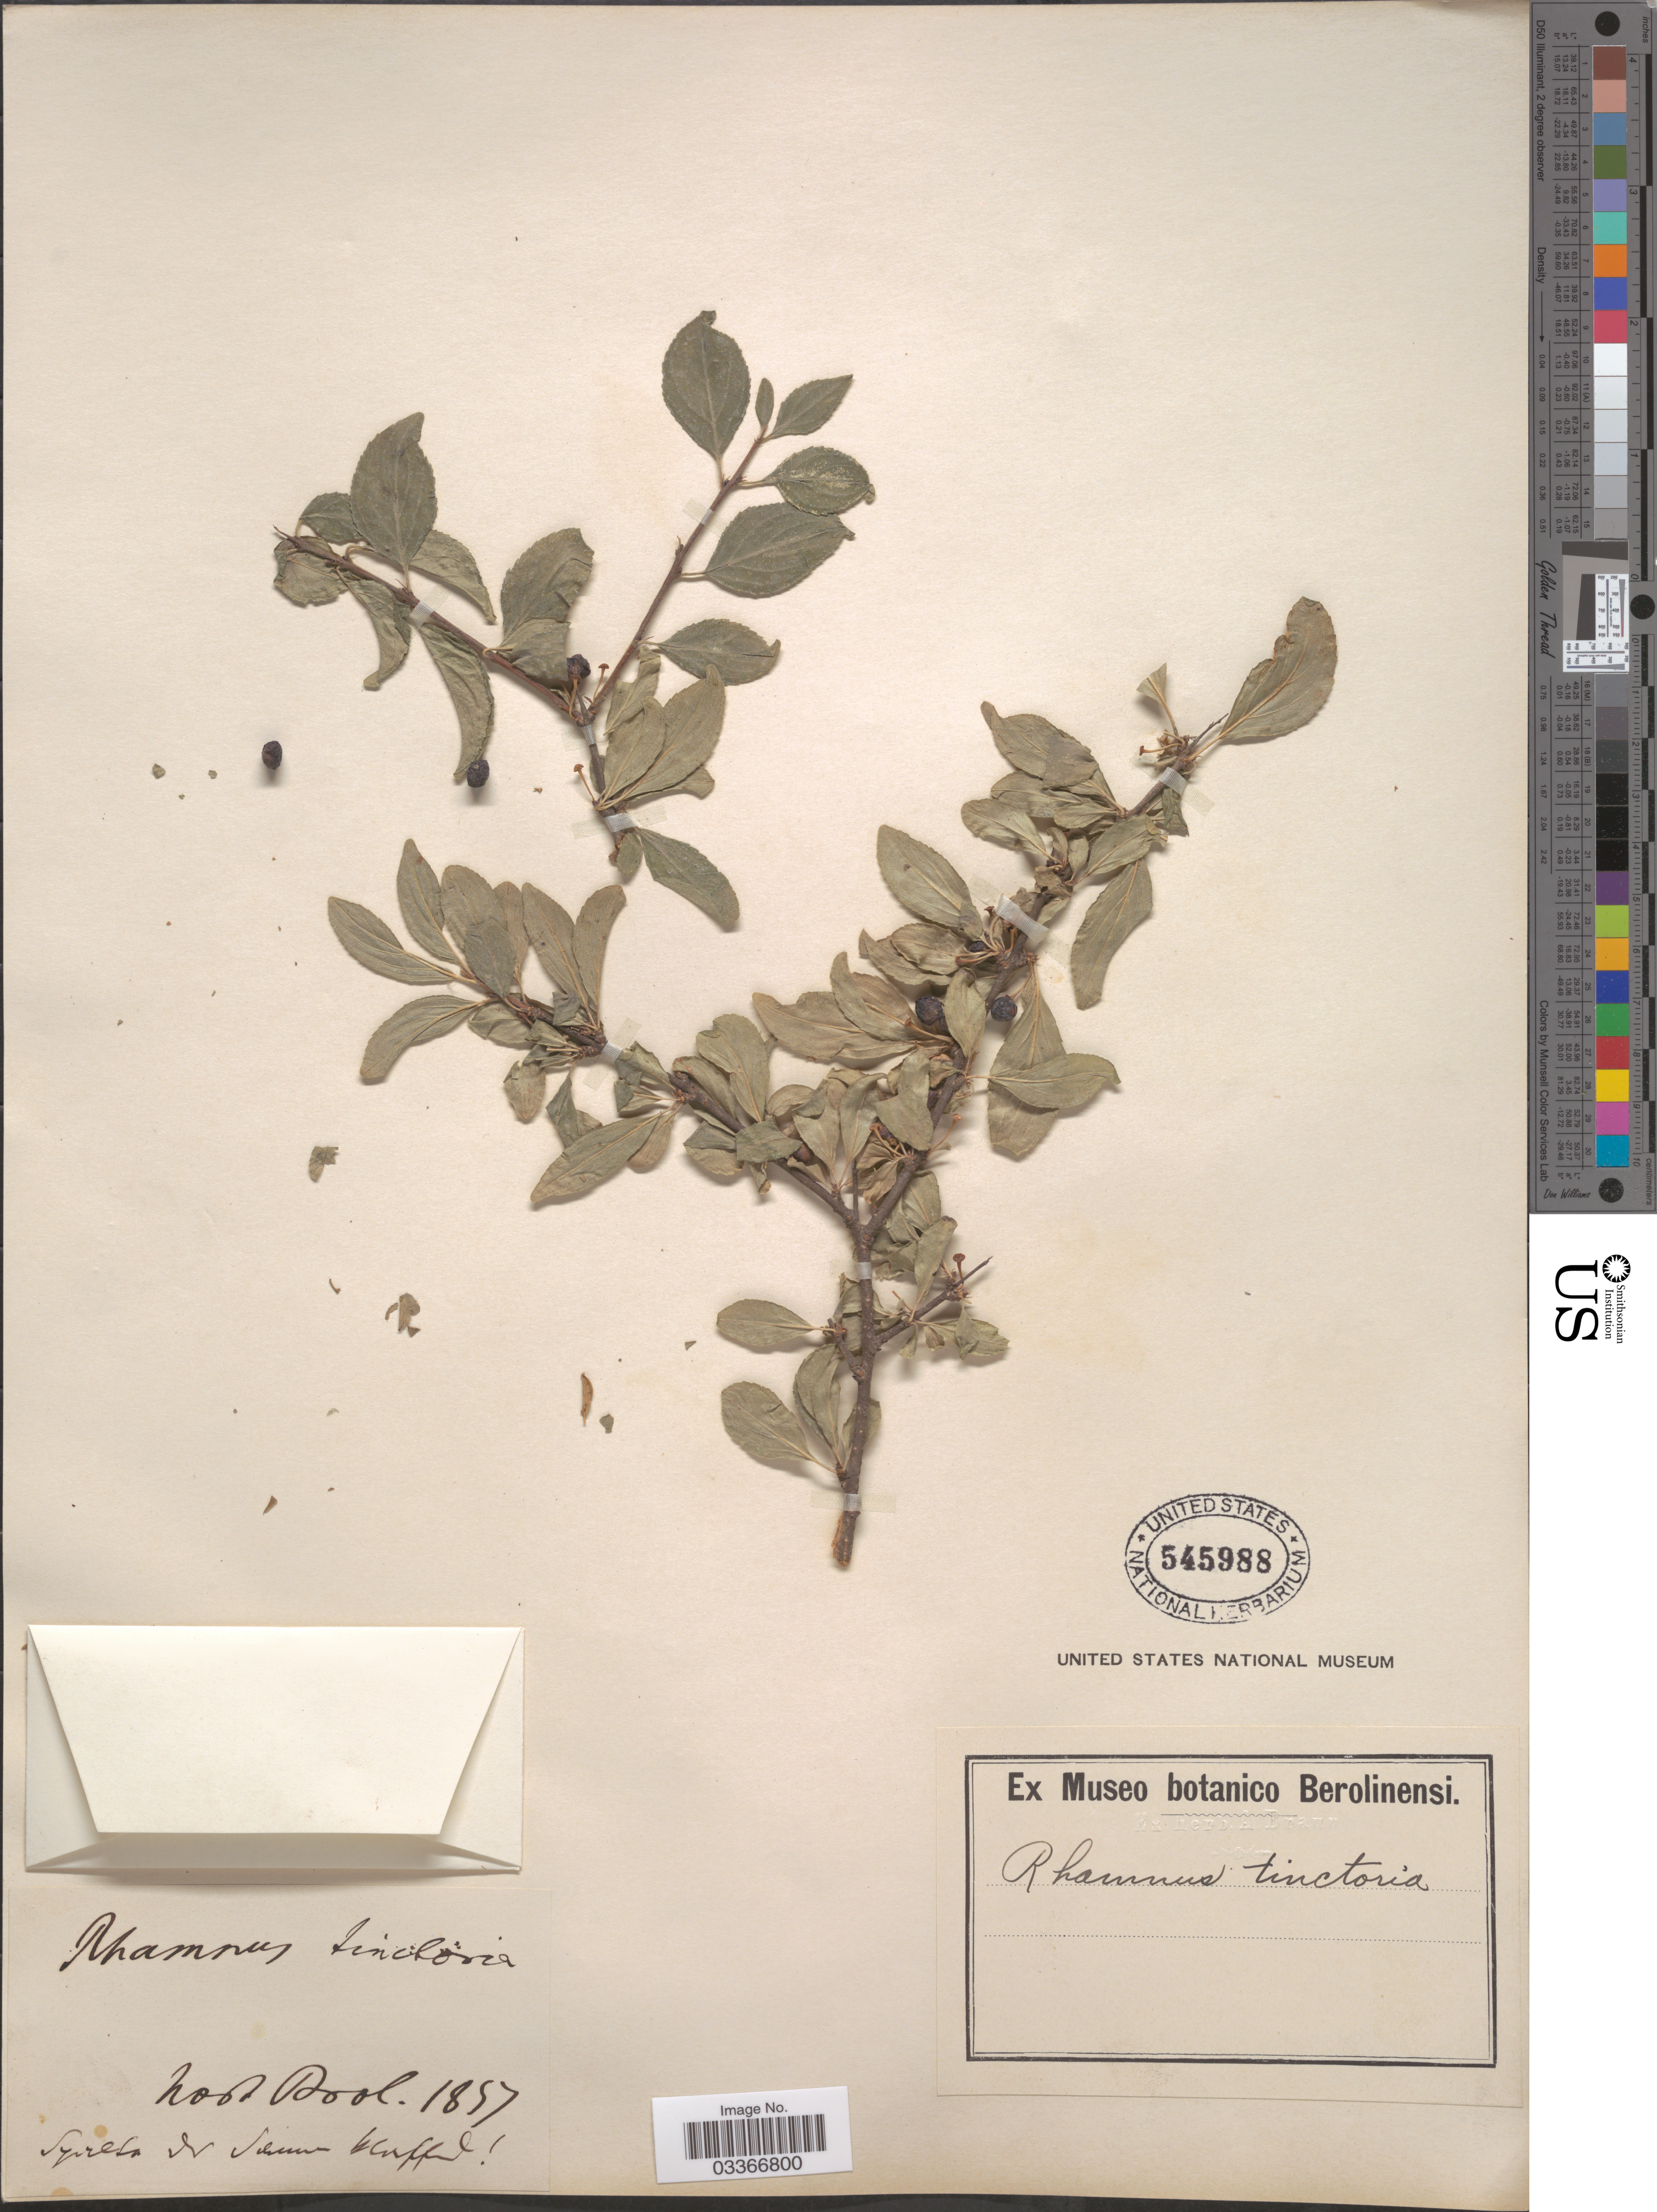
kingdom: Plantae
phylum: Tracheophyta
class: Magnoliopsida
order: Rosales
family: Rhamnaceae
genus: Rhamnus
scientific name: Rhamnus tinctoria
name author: L.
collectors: ex Museo Botanico Berolinensi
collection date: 1857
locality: Nort Pool. [interpreted]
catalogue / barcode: US 545988